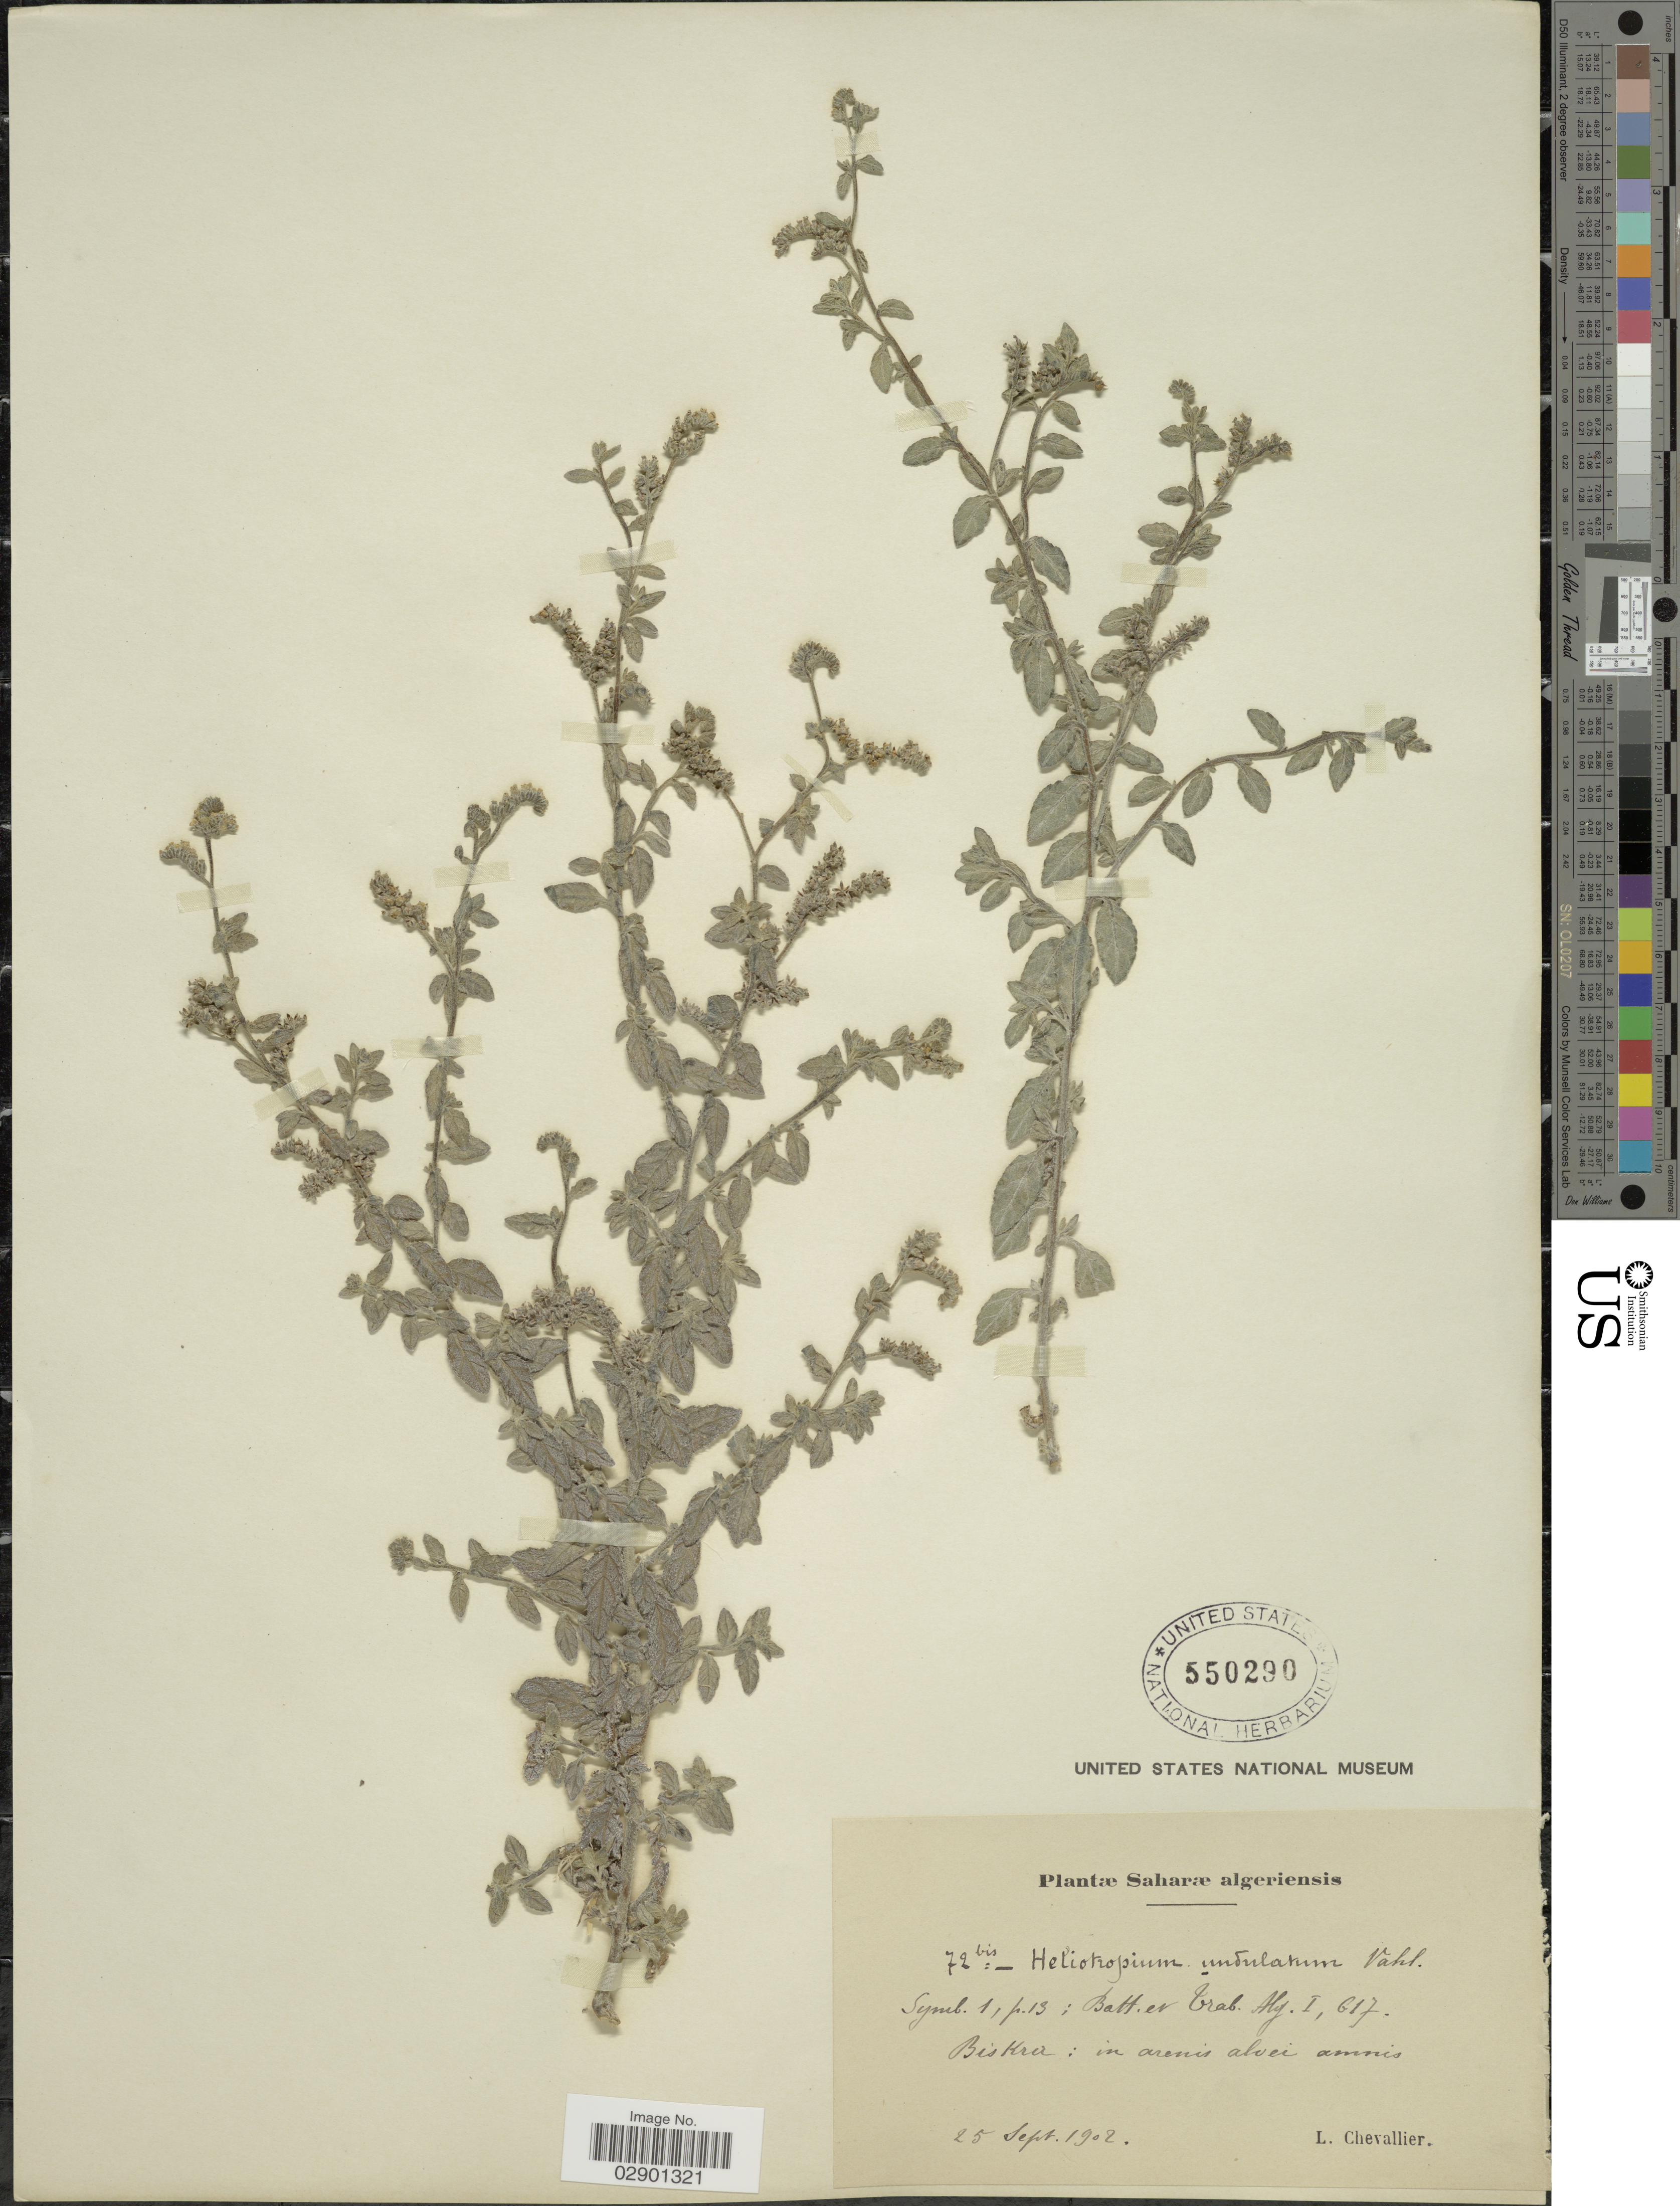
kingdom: Plantae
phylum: Tracheophyta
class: Magnoliopsida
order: Boraginales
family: Heliotropiaceae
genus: Heliotropium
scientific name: Heliotropium bacciferum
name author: Forssk.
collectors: L. Chevallier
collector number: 72bis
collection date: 1902-09-25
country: Algeria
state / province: Biskra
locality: Saharæ algeriensis. Biskar: in arenis alvei amnis.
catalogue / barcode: US 550290